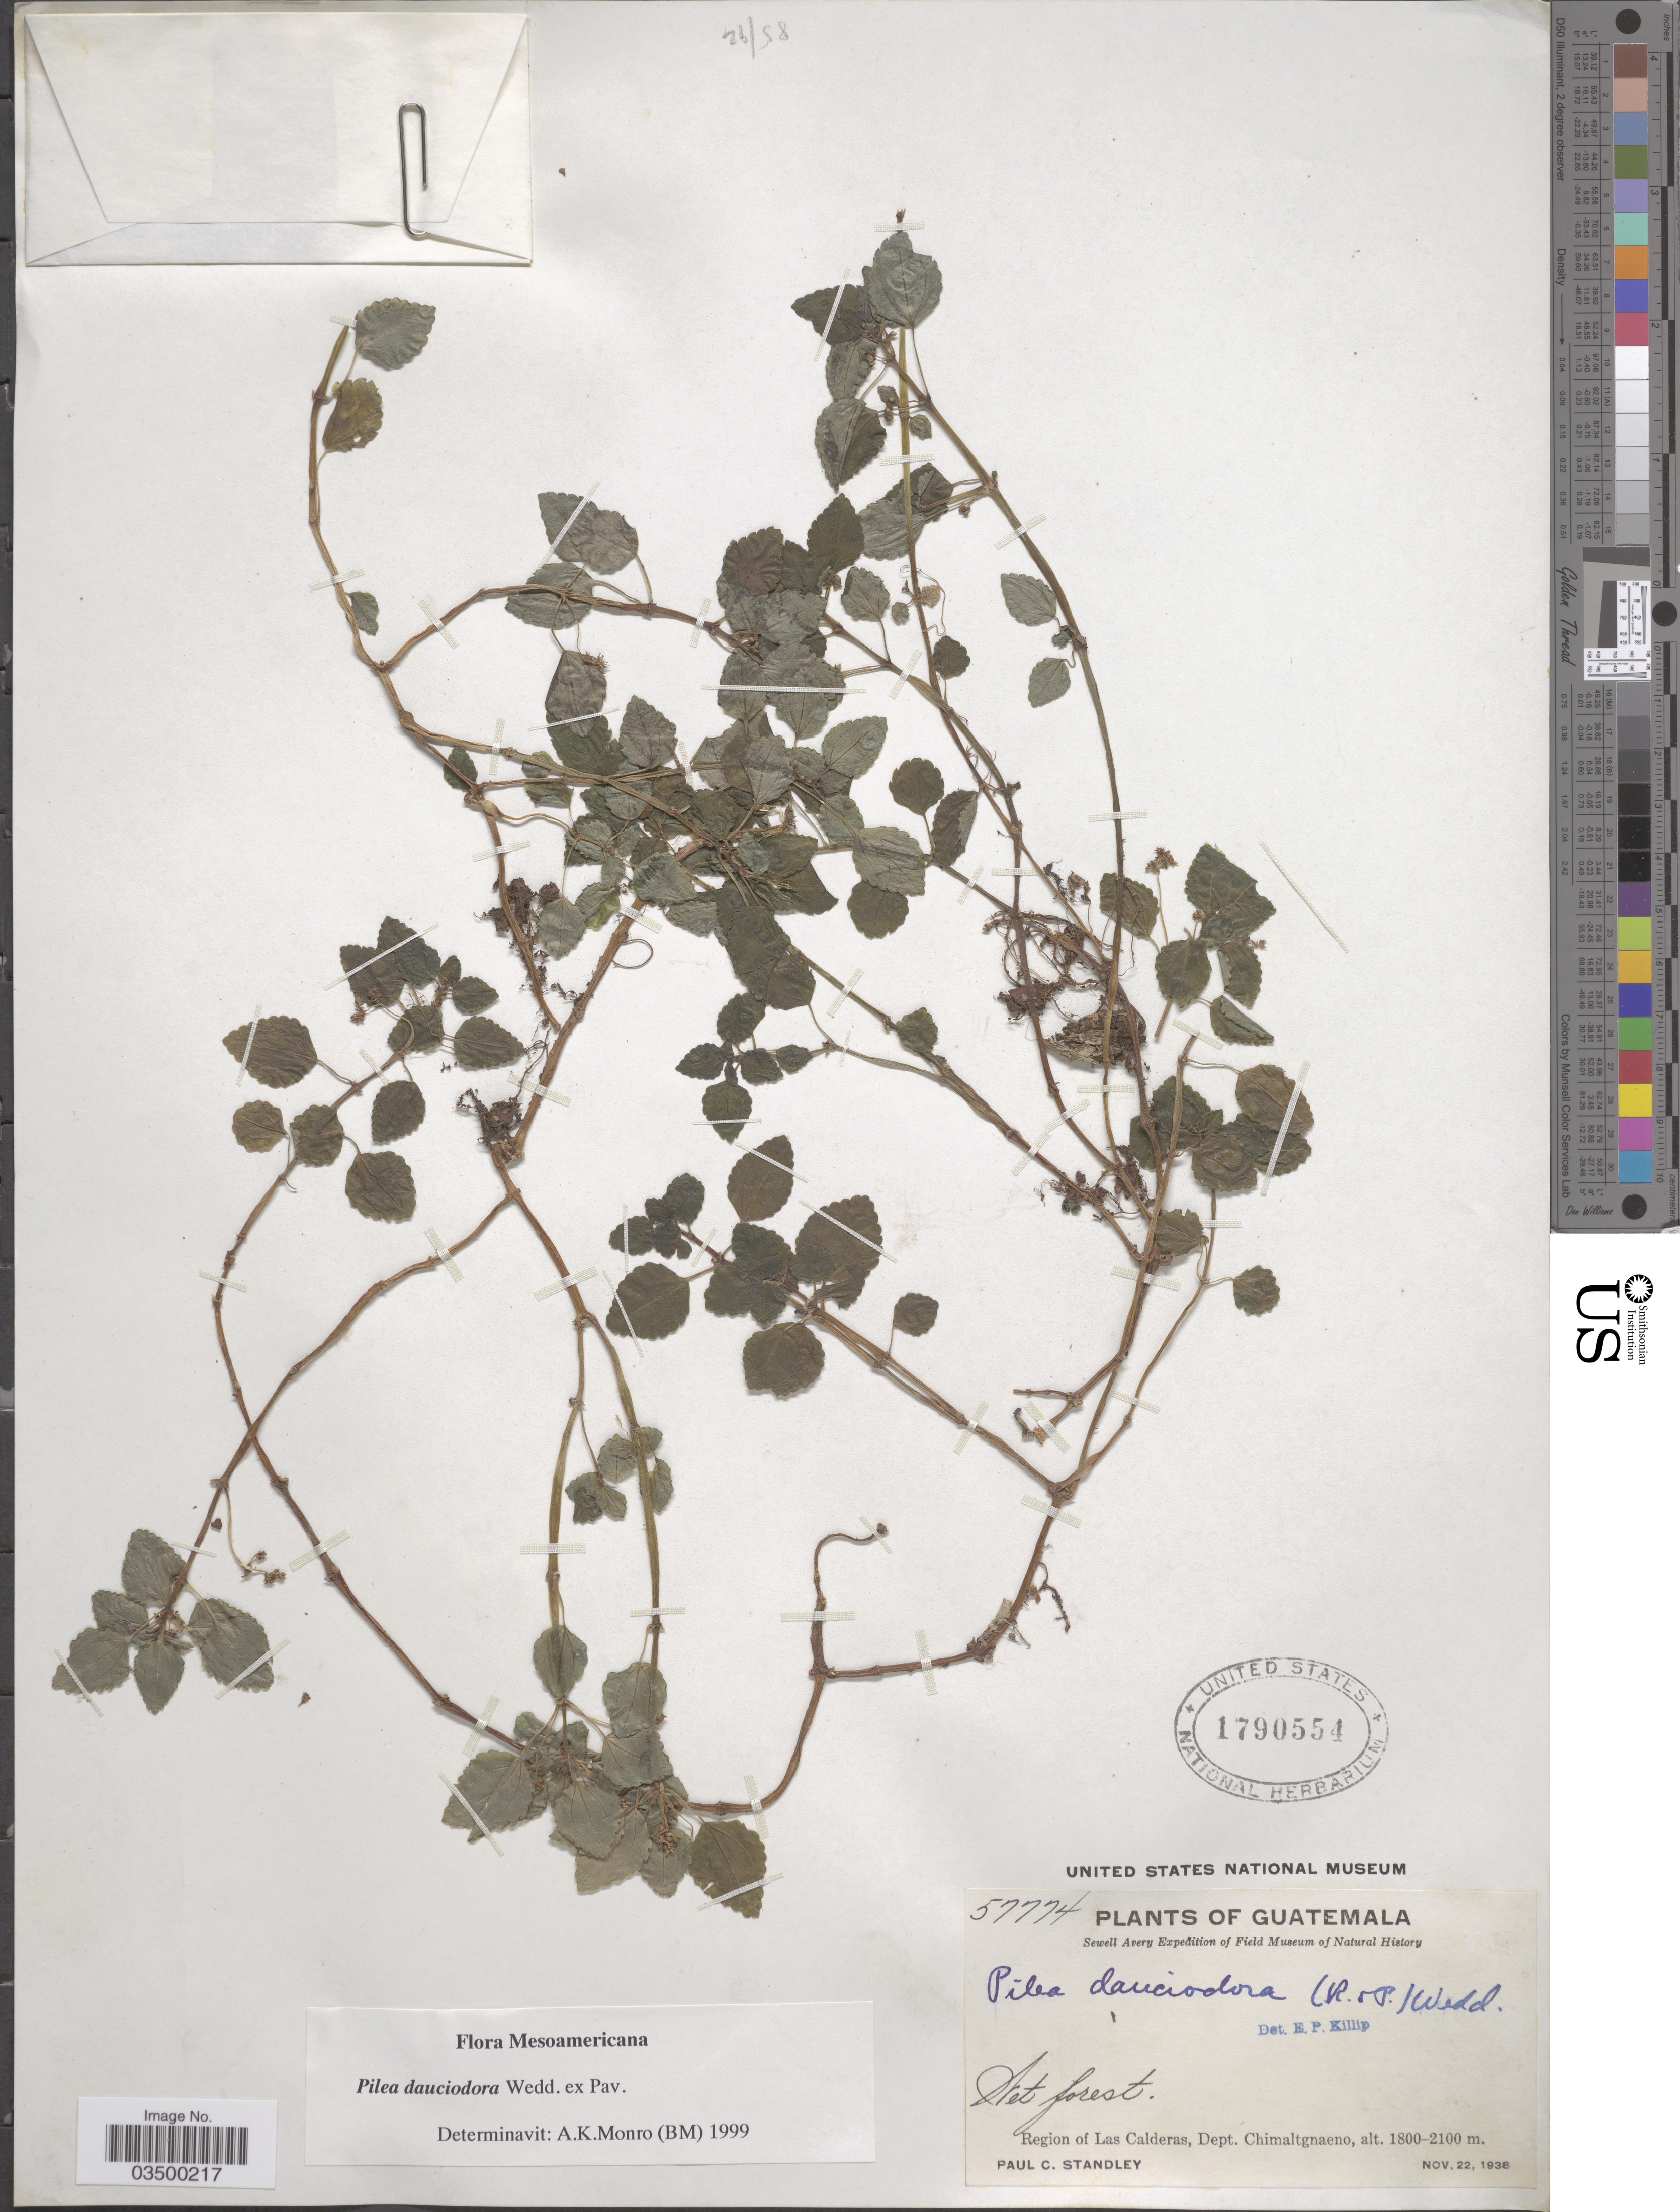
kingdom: Plantae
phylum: Tracheophyta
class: Magnoliopsida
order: Rosales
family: Urticaceae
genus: Pilea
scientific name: Pilea dauciodora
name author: Pav. ex Wedd.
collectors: P. C. Standley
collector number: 57774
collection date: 1938-11-22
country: Guatemala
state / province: Chimaltenango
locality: Region of Las Calderas, Dept. Chimaltgnaeno.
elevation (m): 1800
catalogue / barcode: US 1790554